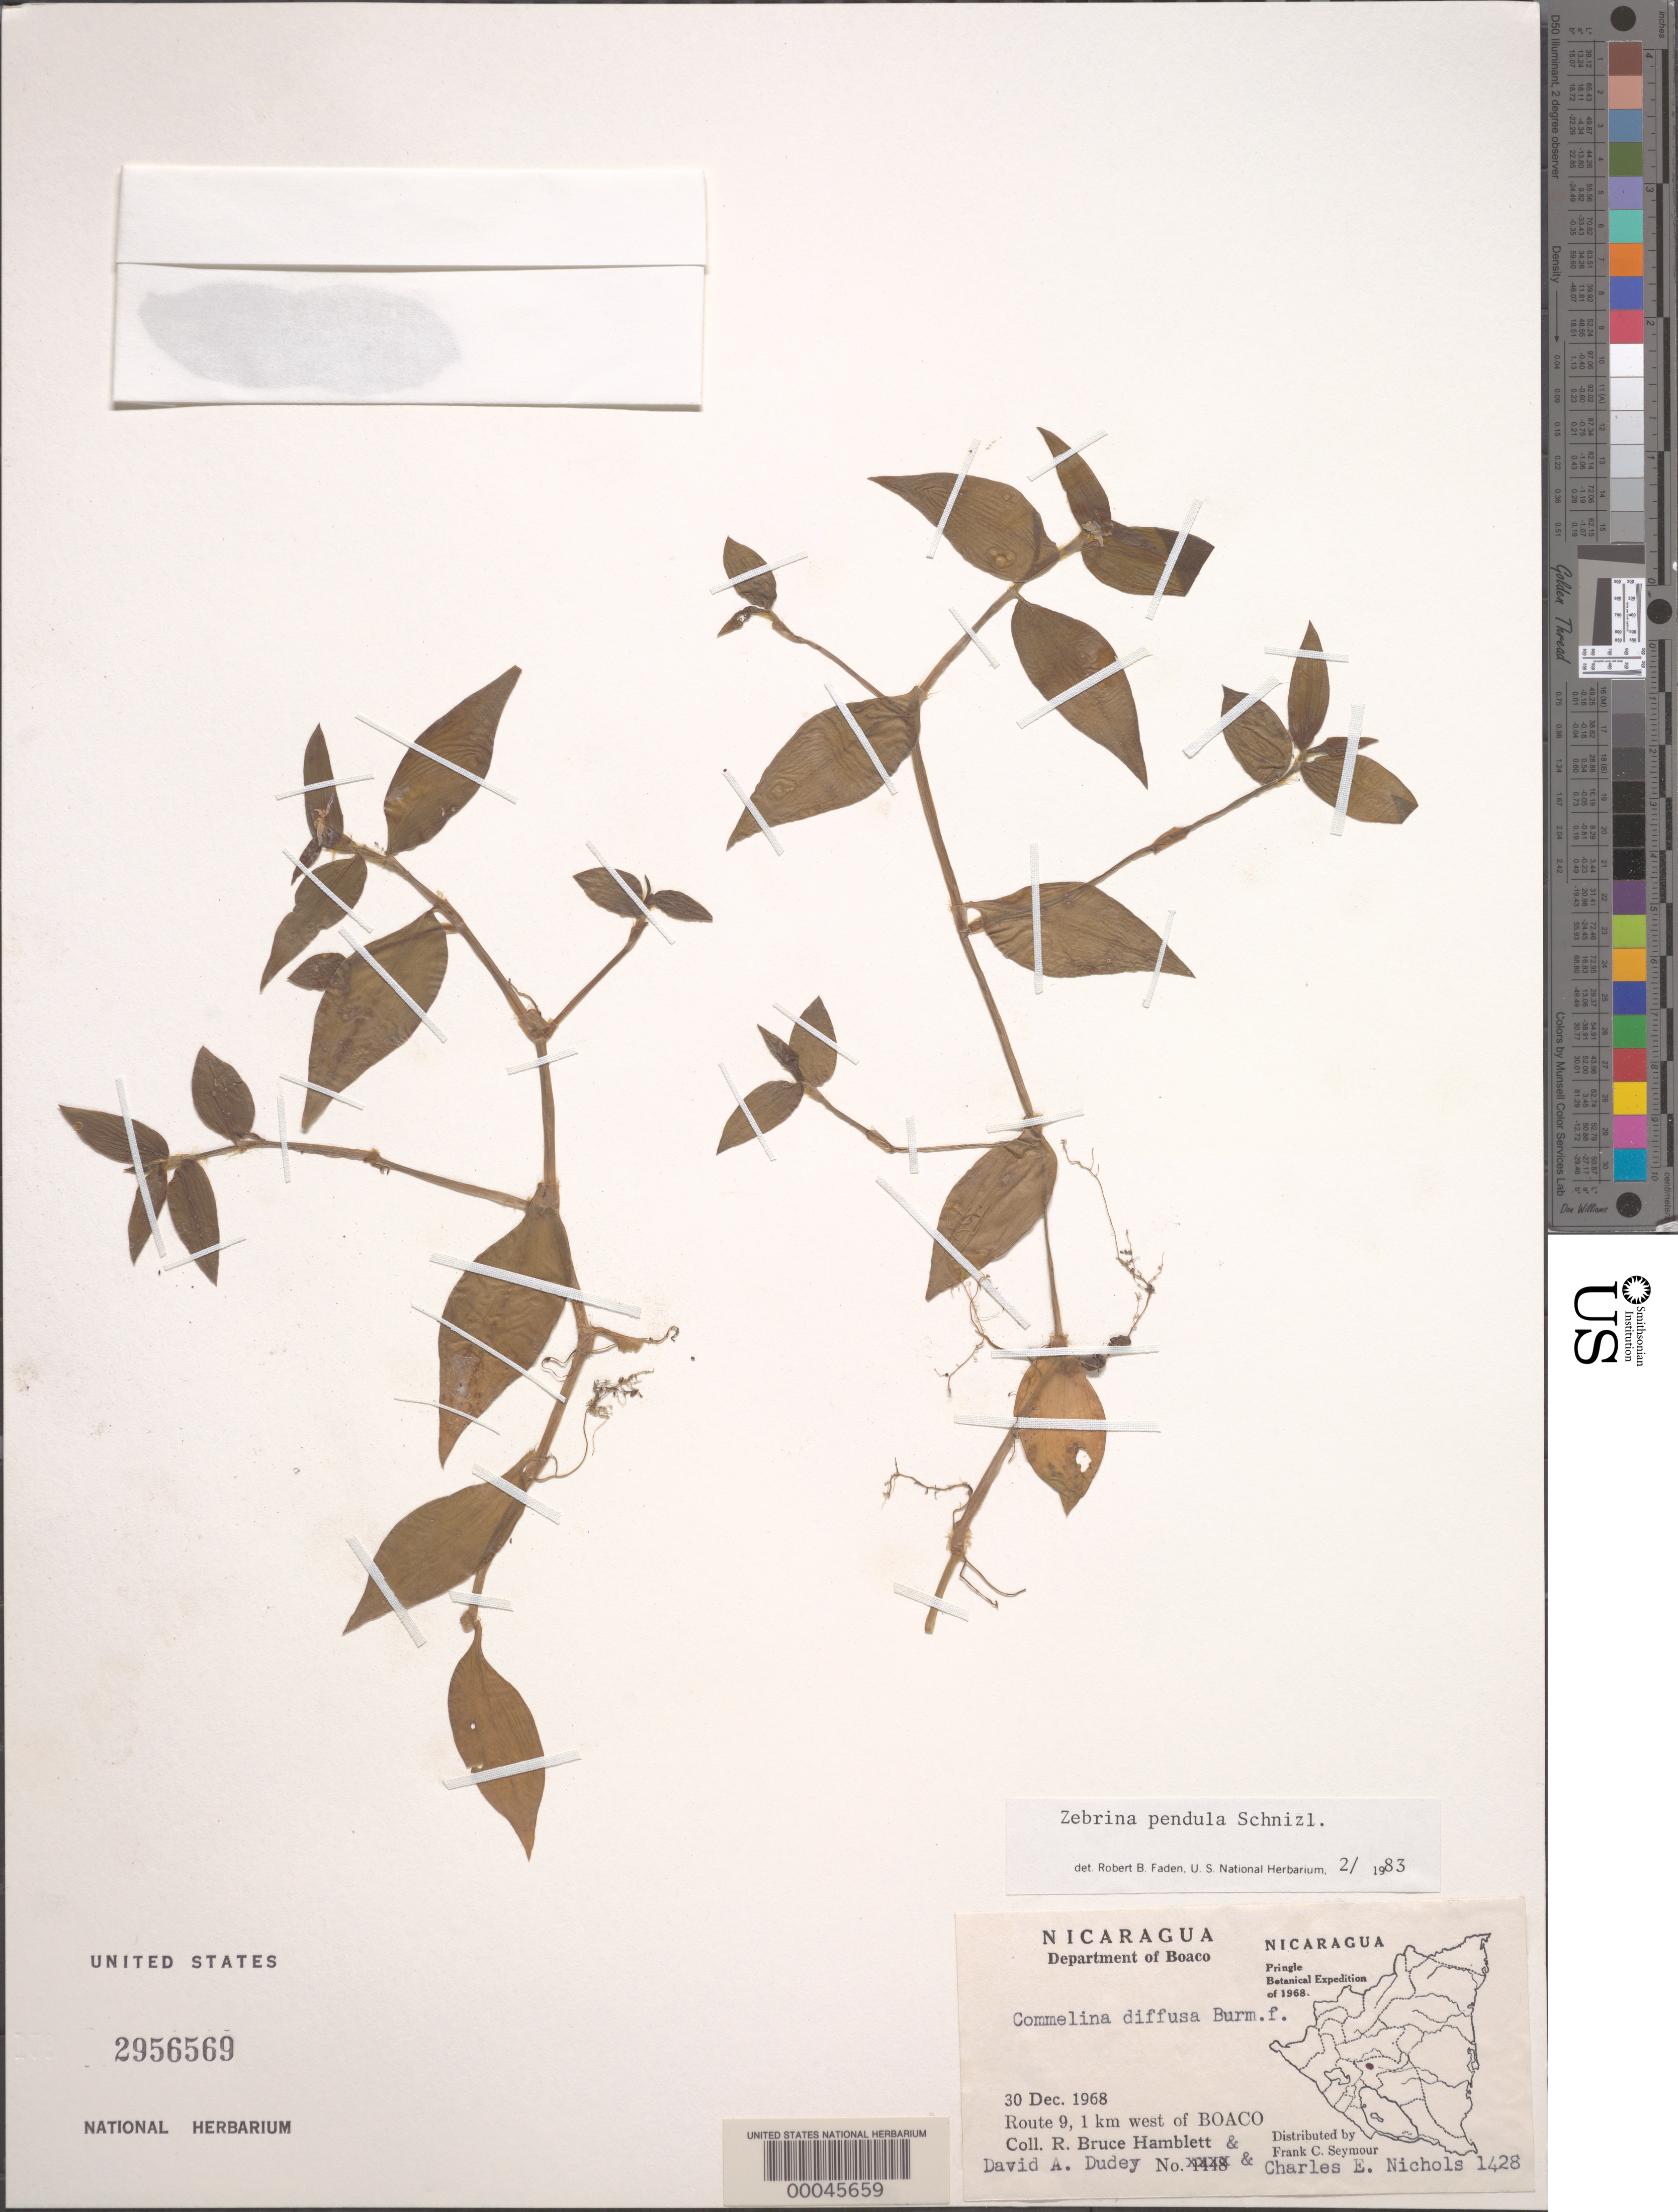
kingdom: Plantae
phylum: Tracheophyta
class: Liliopsida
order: Commelinales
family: Commelinaceae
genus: Tradescantia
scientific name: Tradescantia zebrina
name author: Bosse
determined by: Faden, Robert B., (US), Smithsonian Institution - National Museum of Natural History (UNITED STATES)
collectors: R. Hamblett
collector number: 1428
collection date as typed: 30 Dec 1968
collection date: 1968-12-30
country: Nicaragua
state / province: Boaco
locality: W of boaco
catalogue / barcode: US 2956569